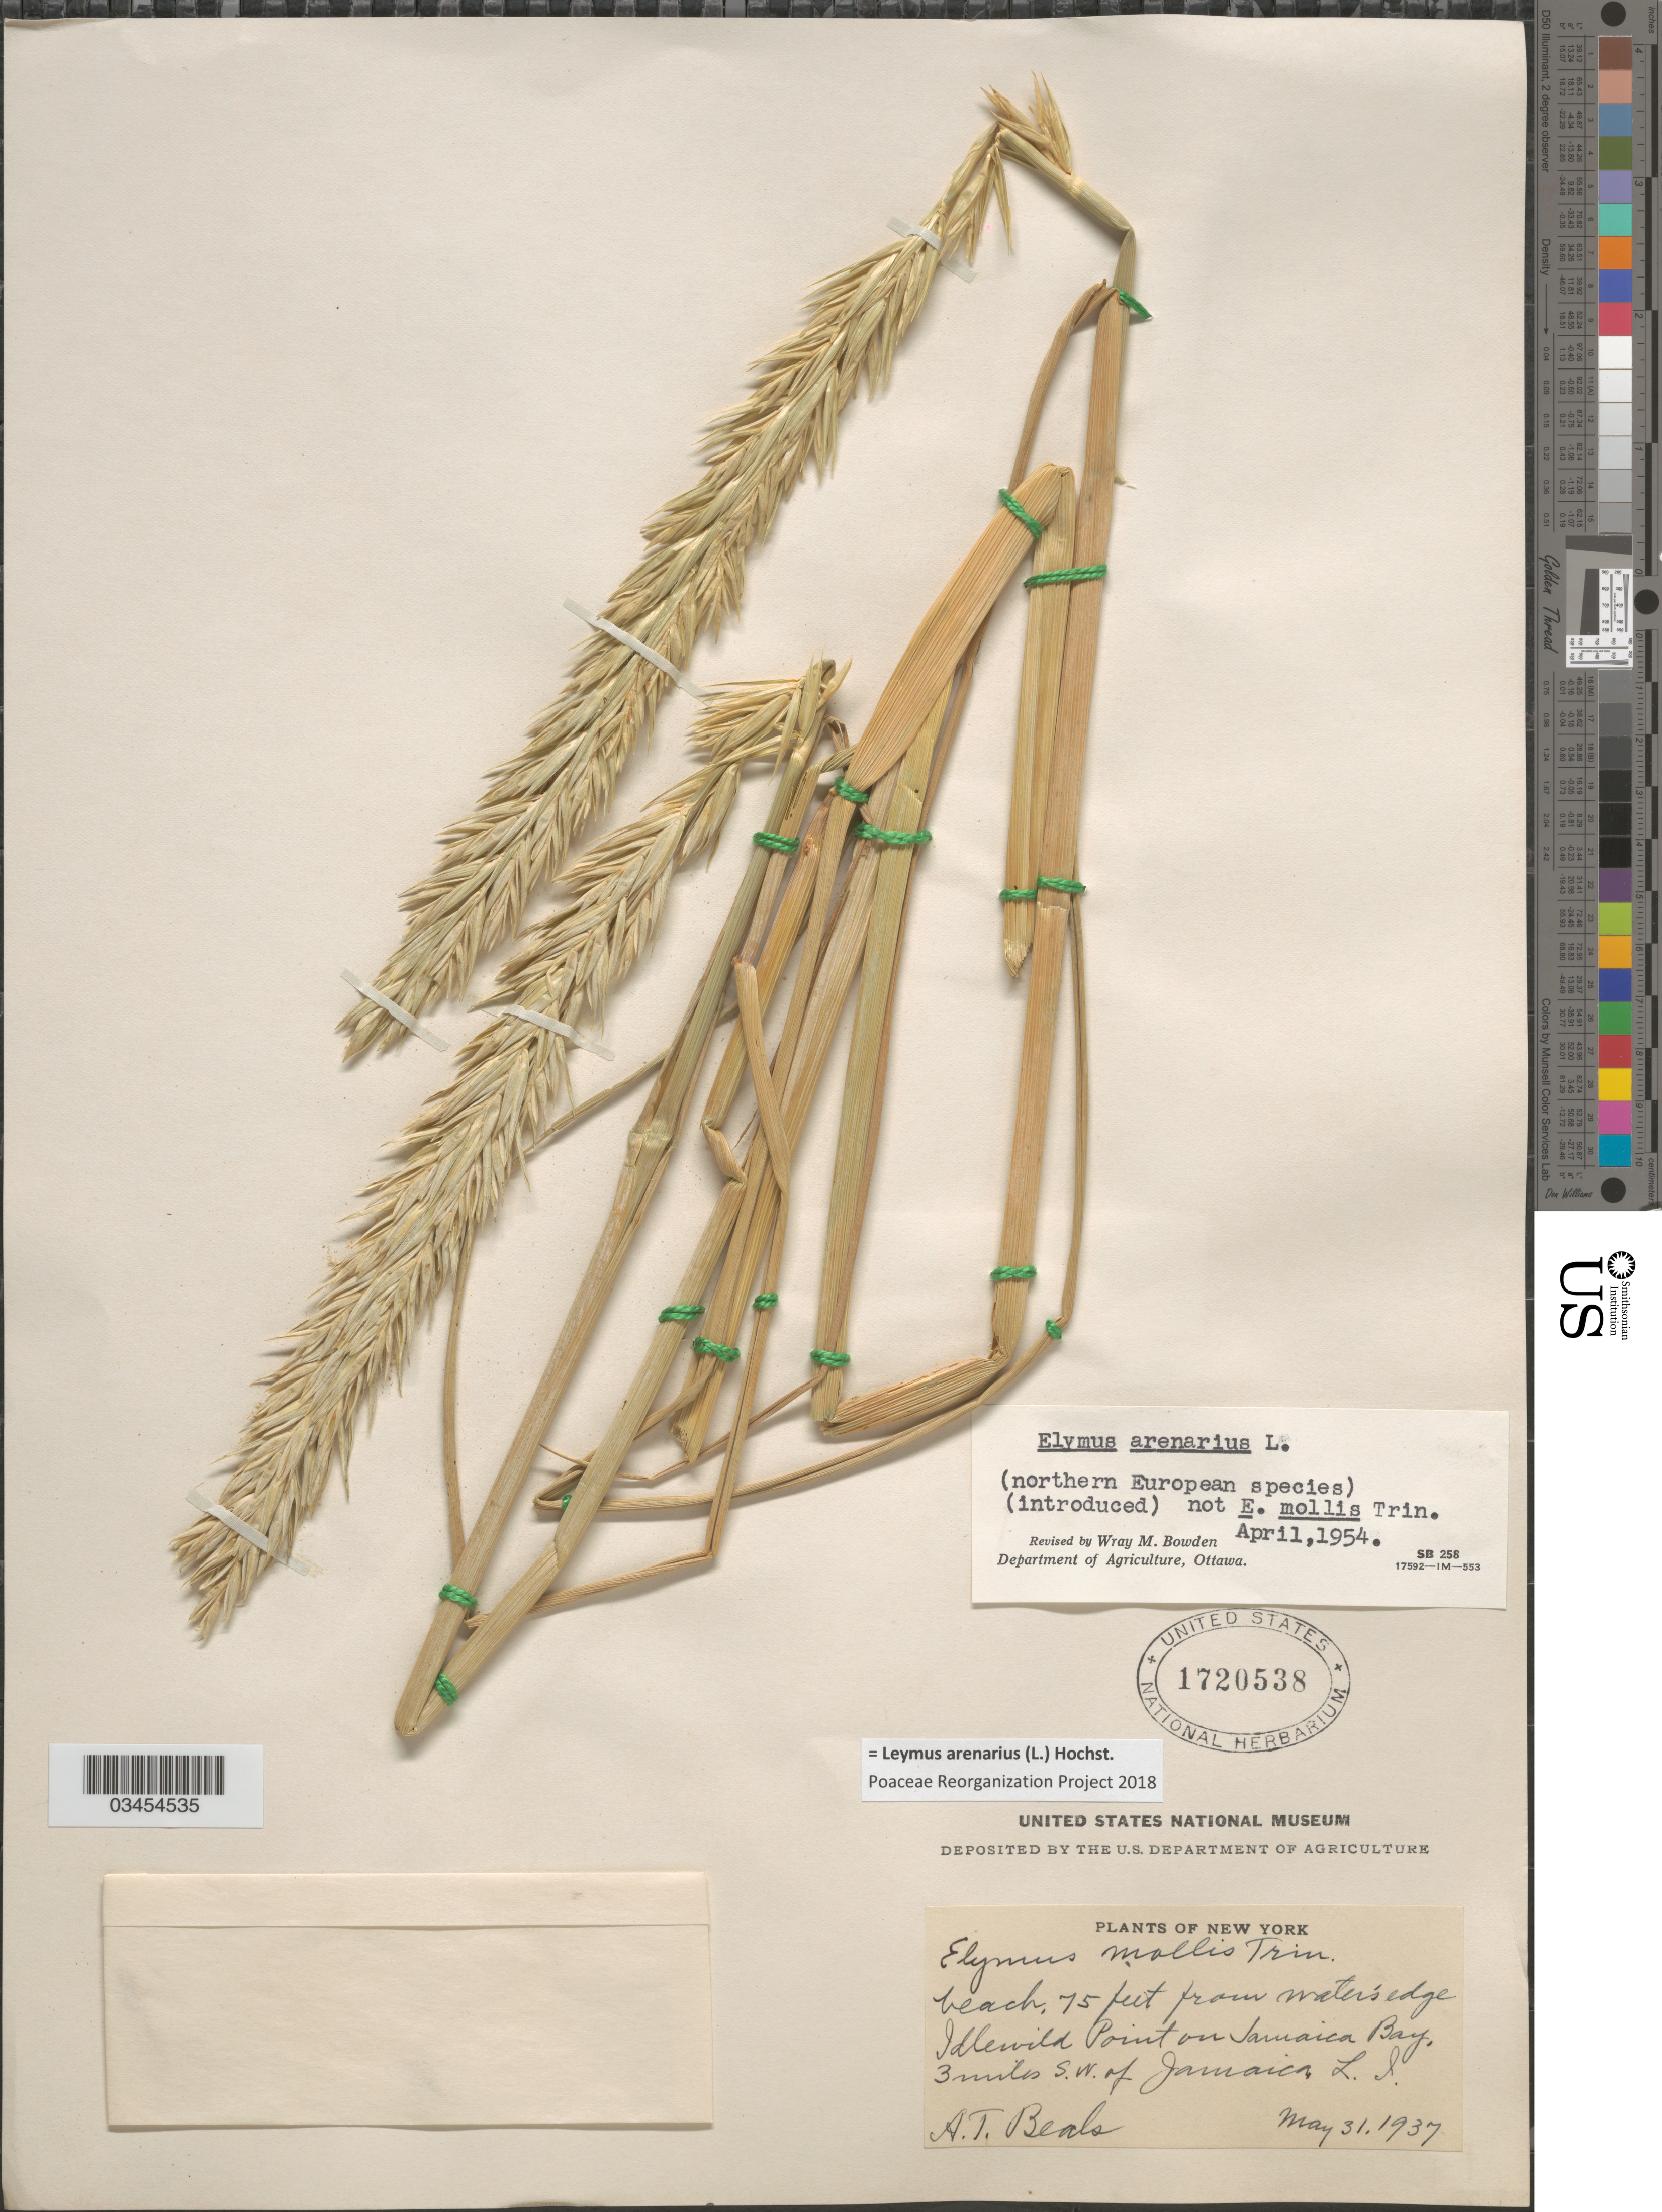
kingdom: Plantae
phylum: Tracheophyta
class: Liliopsida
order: Poales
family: Poaceae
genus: Leymus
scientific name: Leymus arenarius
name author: (L.) Hochst.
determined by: Soreng, Robert J., Research Associate (BOT), Smithsonian Institution - National Museum of Natural History (UNITED STATES)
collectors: A. T. Beals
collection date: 1937-05-31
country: United States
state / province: New York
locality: Idlewild Point on Jamaica Bay. 3 miles S.W. of Jamaica L.I.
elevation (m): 23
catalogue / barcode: US 1720538